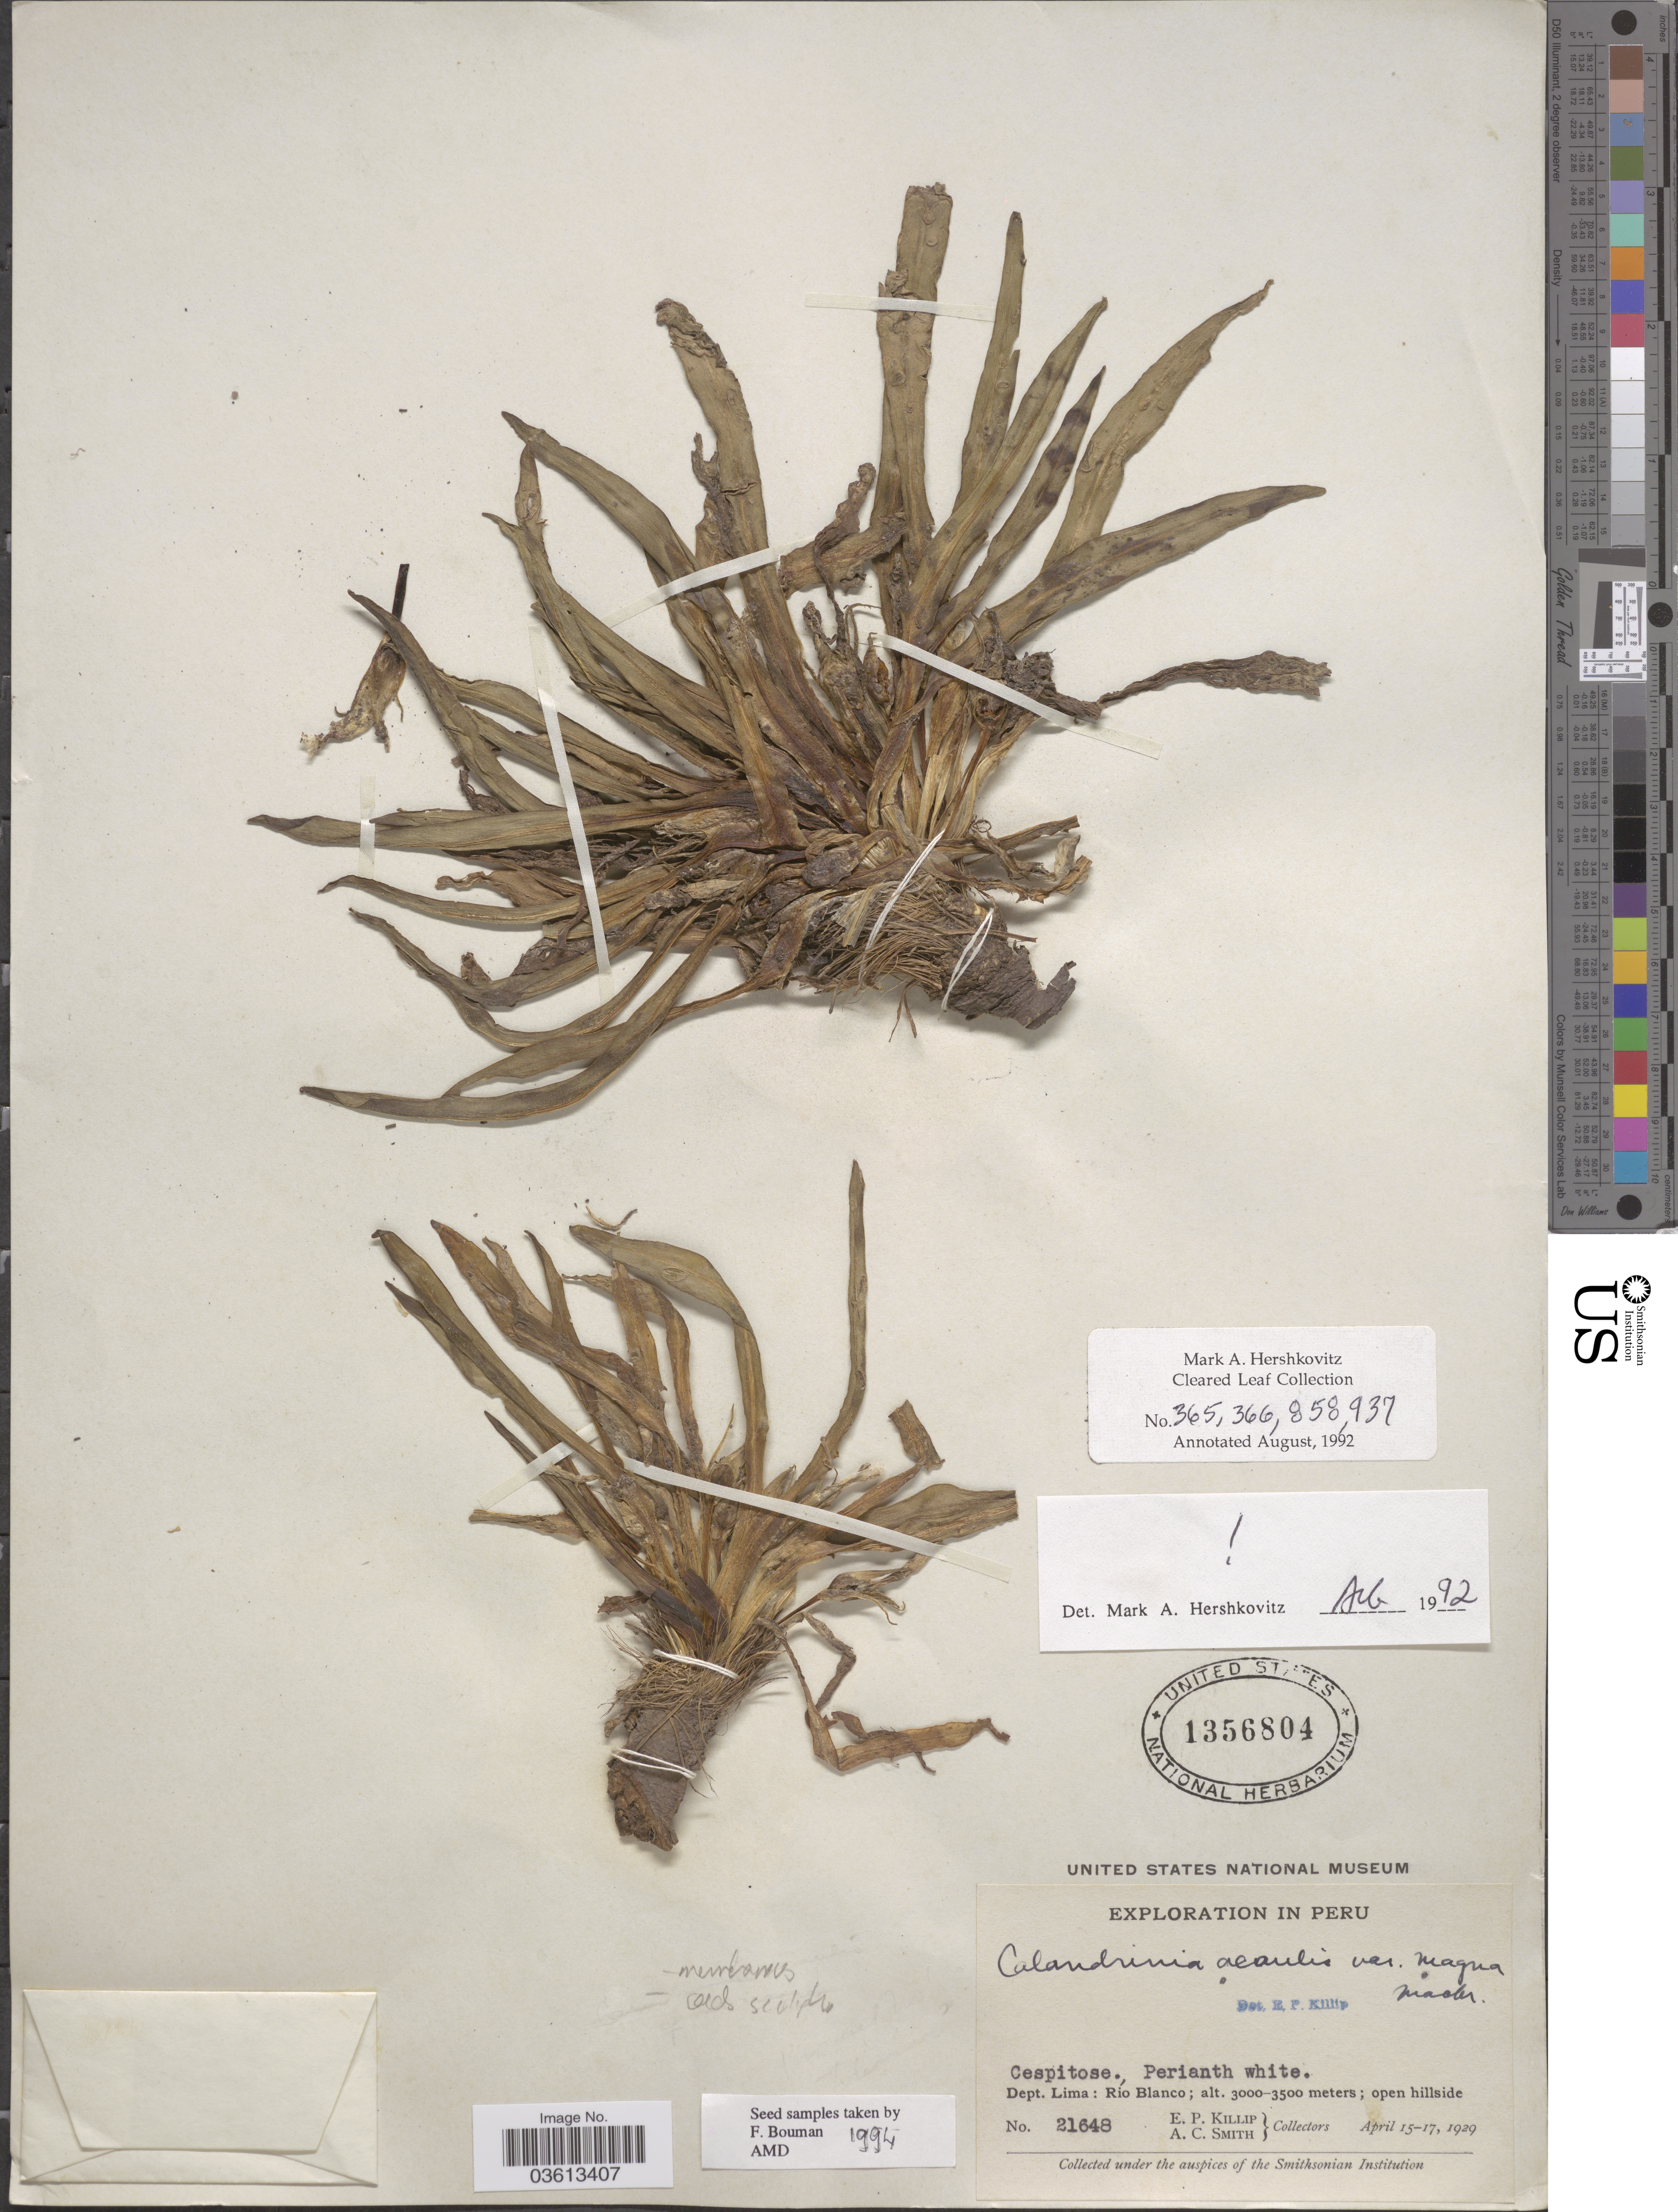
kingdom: Plantae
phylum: Tracheophyta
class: Magnoliopsida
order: Caryophyllales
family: Montiaceae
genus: Calandrinia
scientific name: Calandrinia acaulis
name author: Kunth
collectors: E. P. Killip & A. C. Smith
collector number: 21648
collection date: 1929-04-15/1929-04-17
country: Peru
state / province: Lima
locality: Cespitose. Dept. Lima: Río Blanco.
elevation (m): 3000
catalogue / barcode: US 1356804